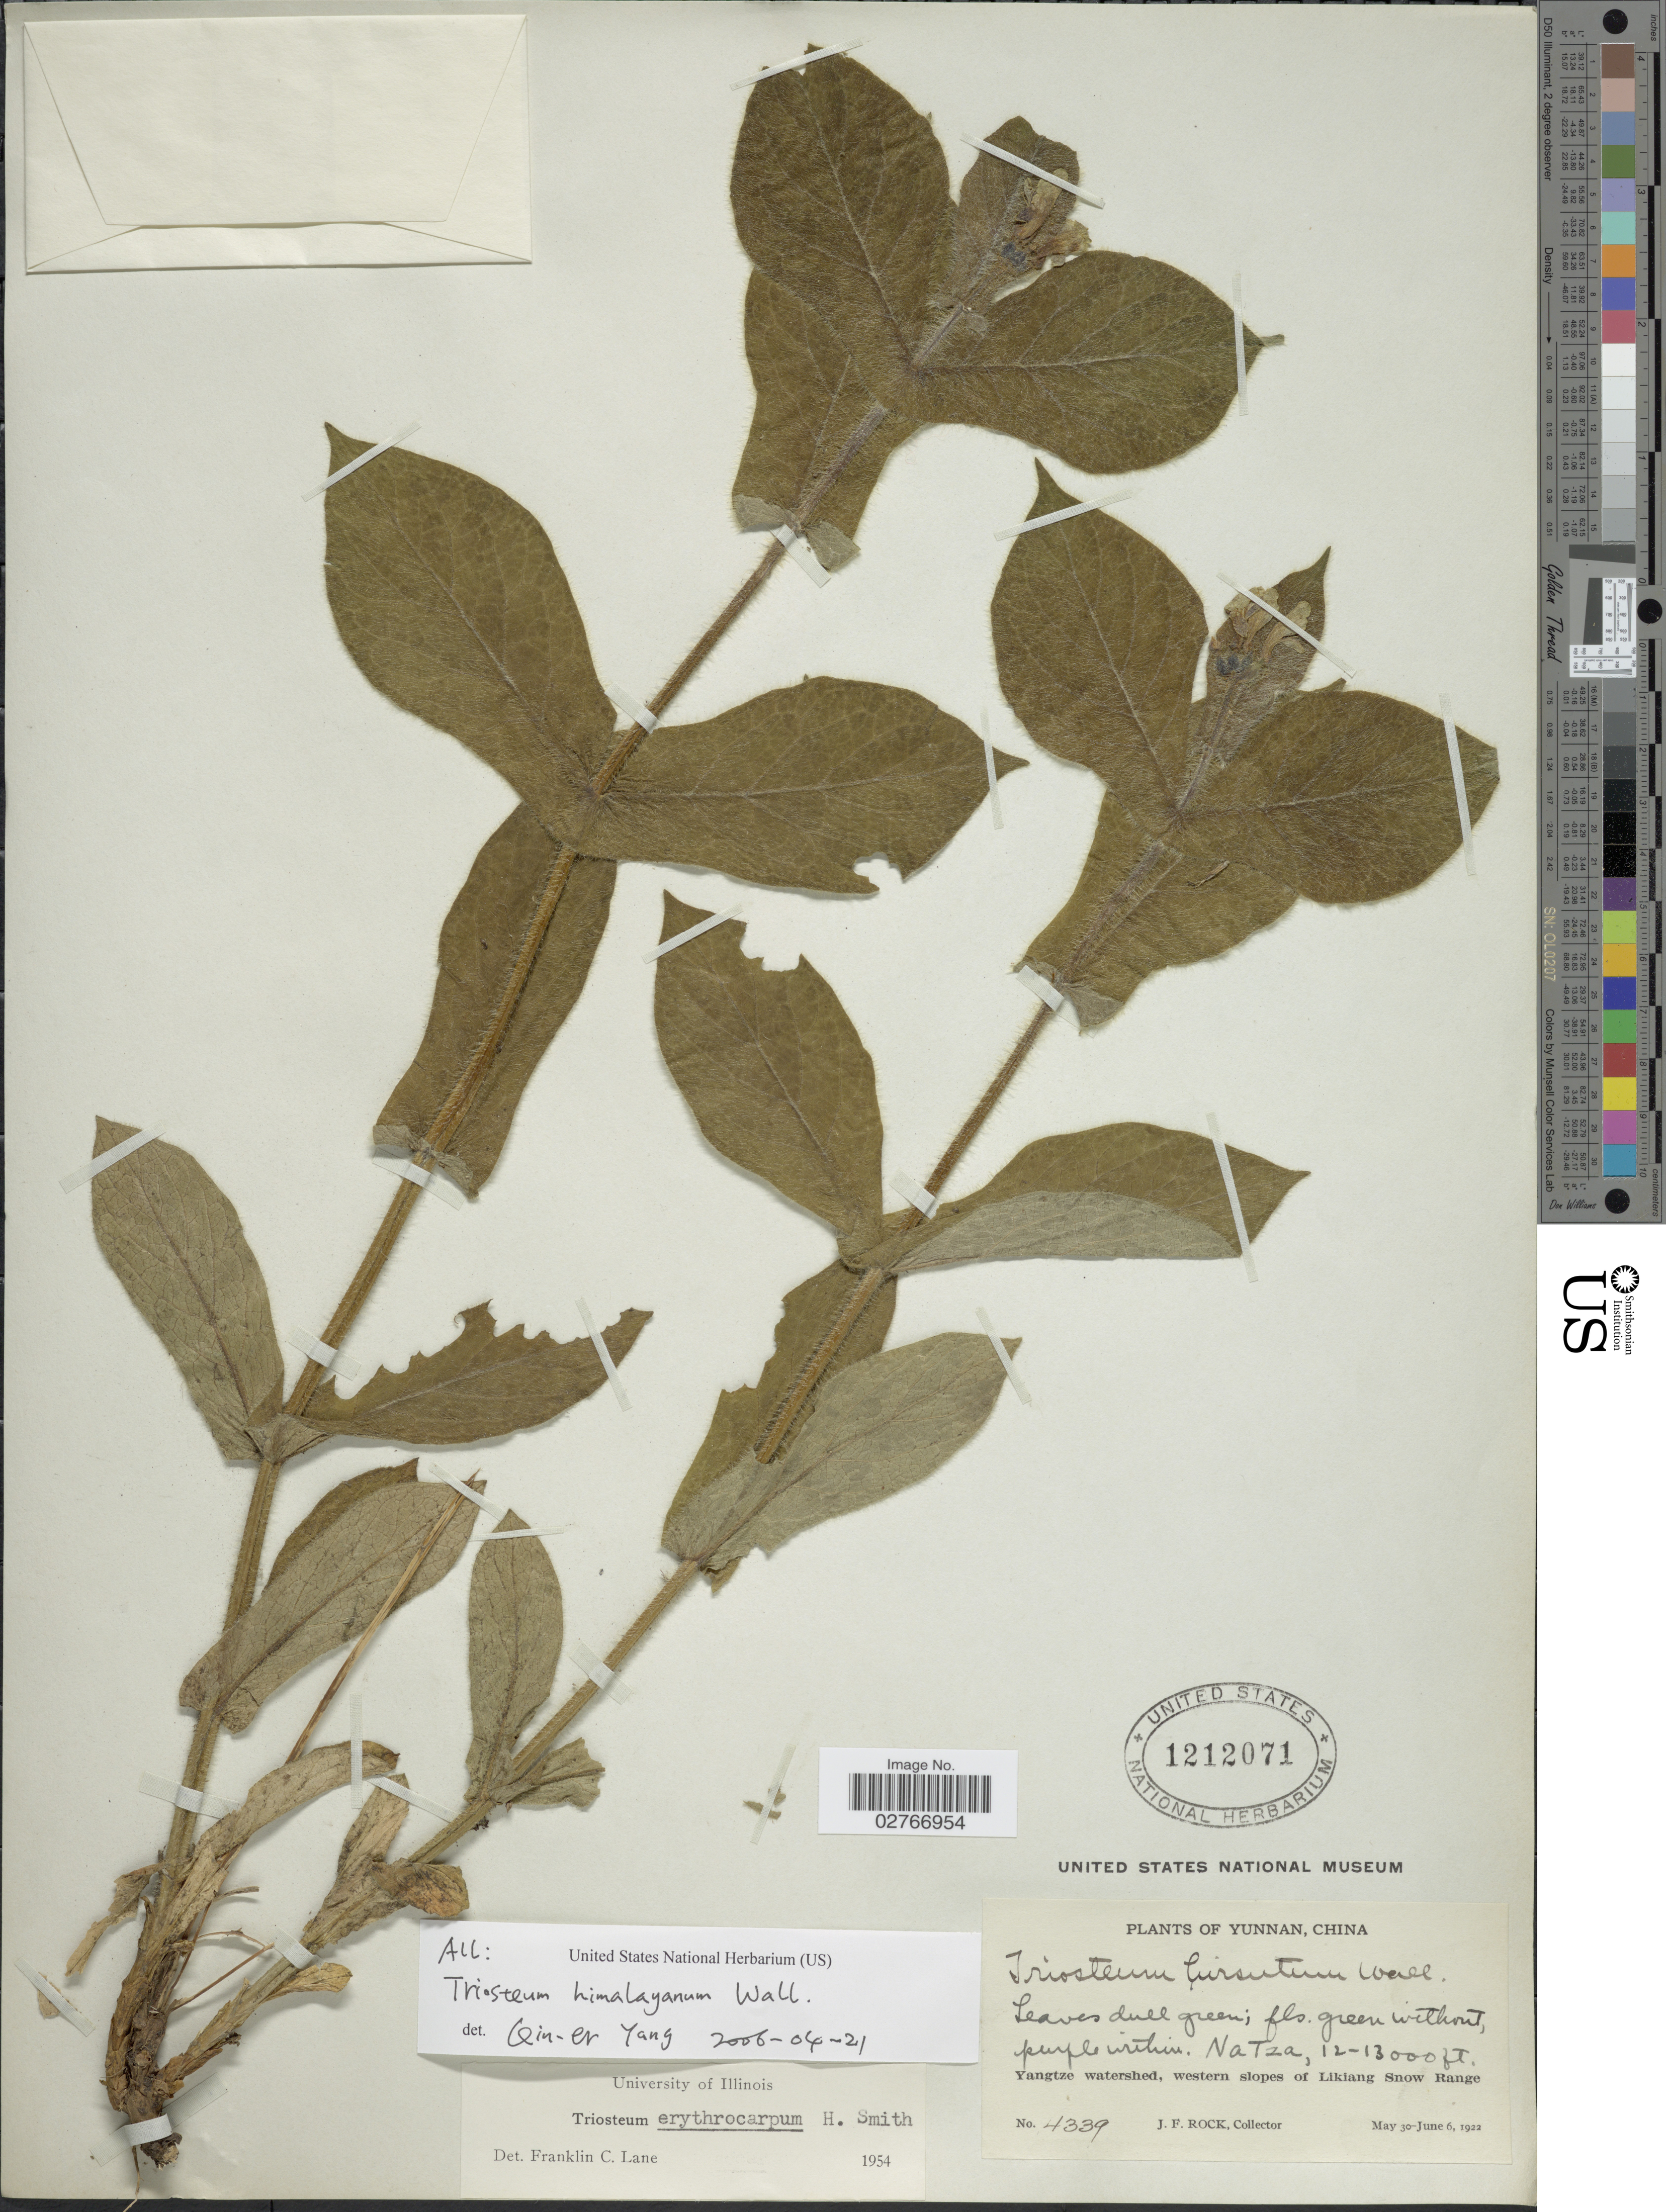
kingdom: Plantae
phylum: Tracheophyta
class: Magnoliopsida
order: Dipsacales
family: Caprifoliaceae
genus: Triosteum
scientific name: Triosteum erythrocarpum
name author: Harry Sm.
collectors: J. Rock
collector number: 4339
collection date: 1922-05-30/1922-06-06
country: China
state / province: Yunnan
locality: Natza. Yangtze watershed, western slopes of Likiang Snow Range.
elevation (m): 3658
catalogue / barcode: US 1212071